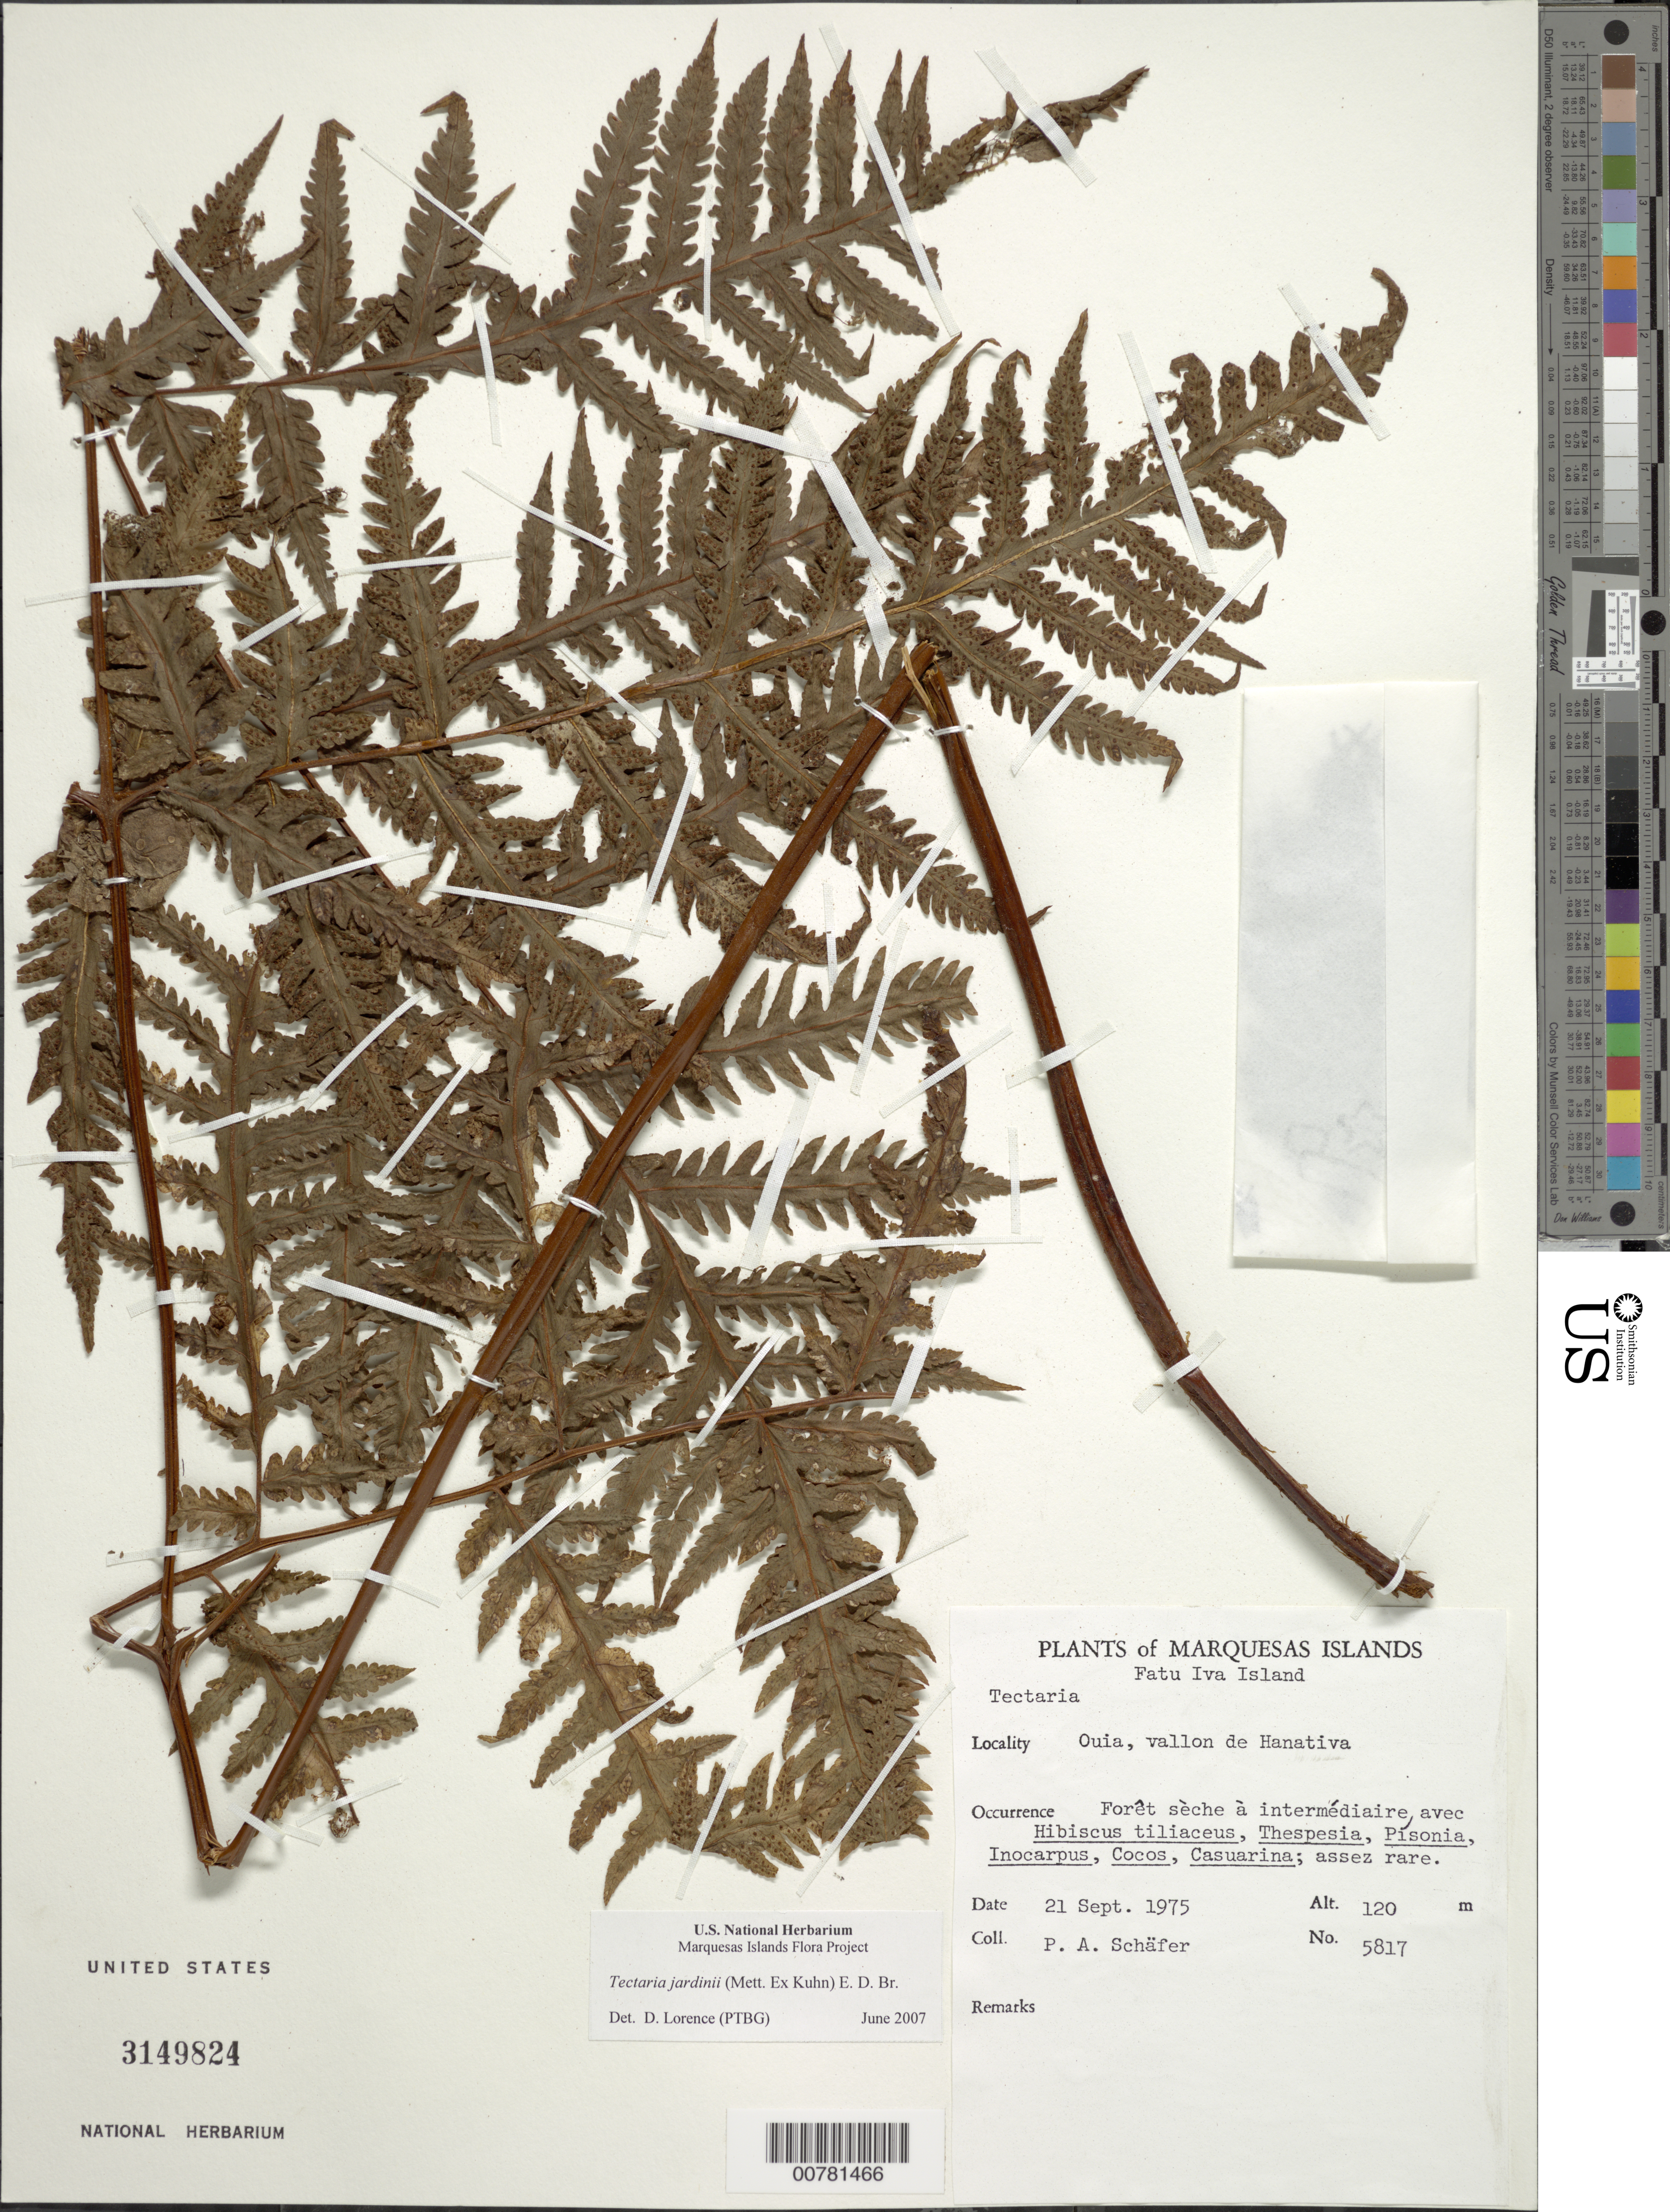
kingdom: Plantae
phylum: Tracheophyta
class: Polypodiopsida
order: Polypodiales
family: Tectariaceae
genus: Tectaria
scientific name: Tectaria jardinii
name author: (Mett. ex Kuhn) E.D. Br.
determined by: Lorence, David H., (PTBG), National Tropical Botanical Garden (UNITED STATES)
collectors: P. A. Schäfer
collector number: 5817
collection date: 1975-09-21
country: French Polynesia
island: Fatu Hiva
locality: Ouia, vallon de Hanativa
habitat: Forêt sèche à intermédiaire, avec Hibiscus tiliaceus, Thespesia, Pisonia, Inocarpus, Cocos, Casuarina; assez rare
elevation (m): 120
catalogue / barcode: US 3149824